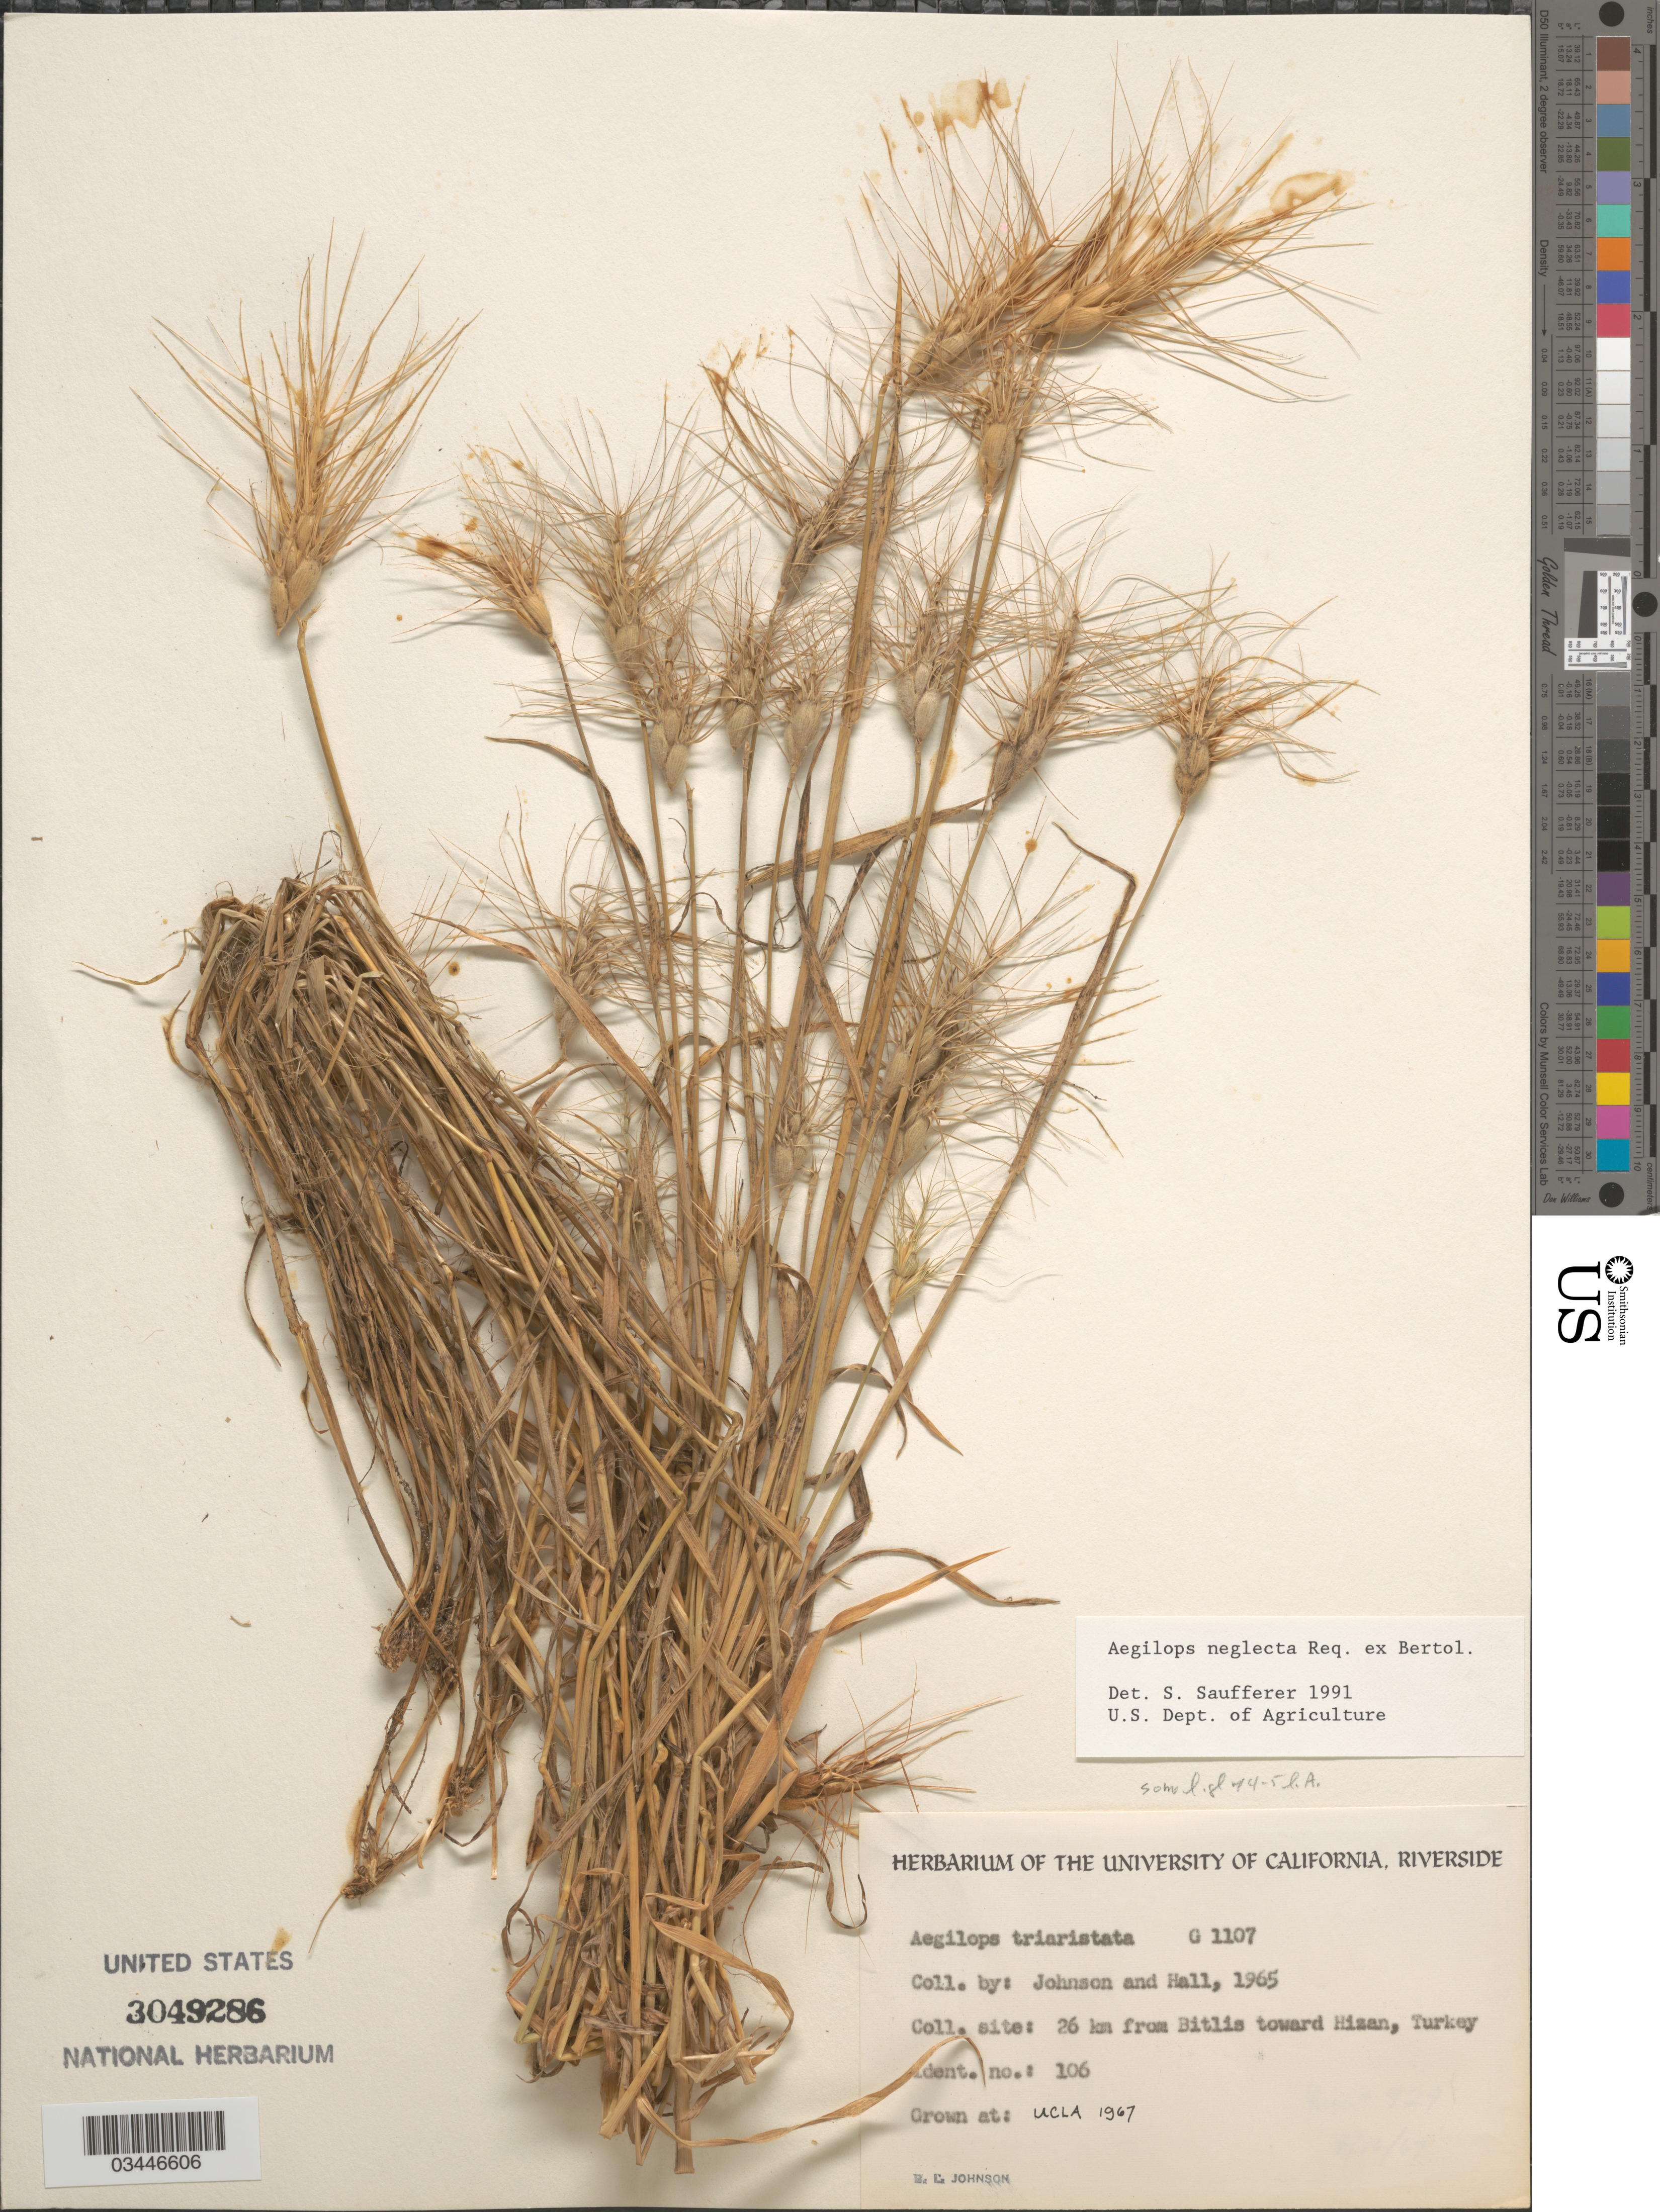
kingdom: Plantae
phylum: Tracheophyta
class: Liliopsida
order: Poales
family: Poaceae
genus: Aegilops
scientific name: Aegilops neglecta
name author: Req. ex Bertol.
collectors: B. Johnson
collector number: G1107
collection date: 1967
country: United States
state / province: California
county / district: Los Angeles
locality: UCLA.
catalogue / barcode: US 3049286